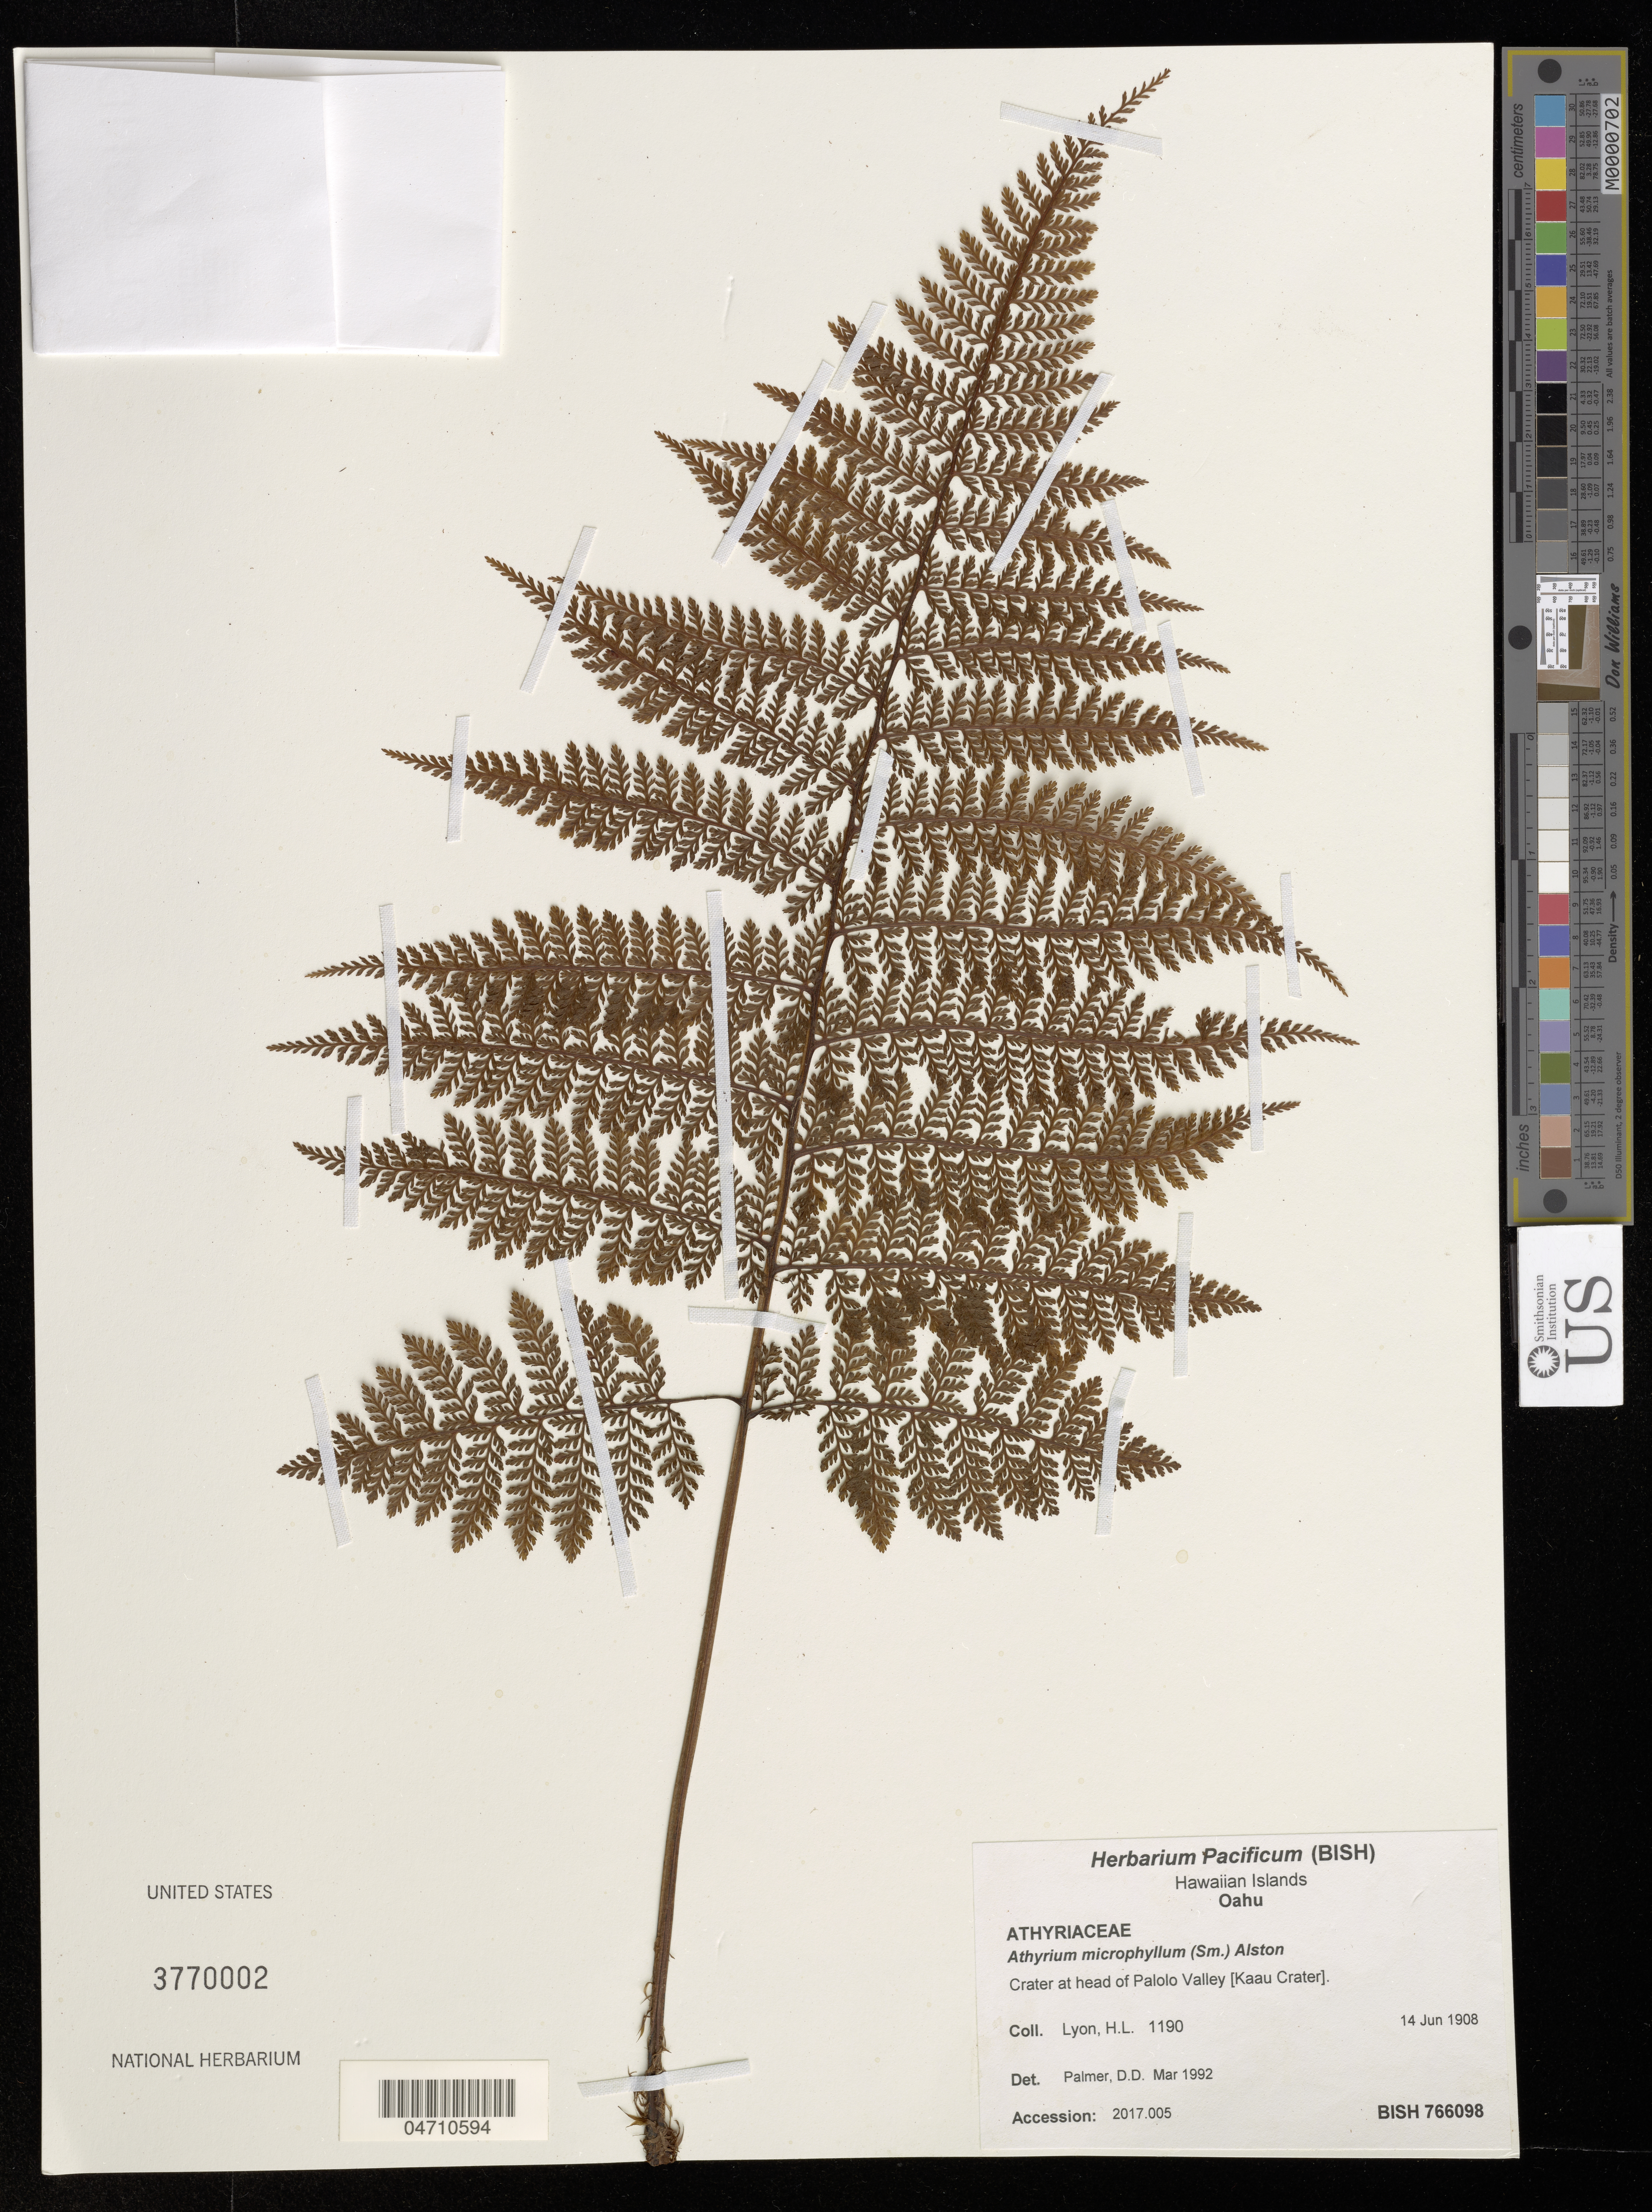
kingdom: Plantae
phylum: Tracheophyta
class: Polypodiopsida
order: Polypodiales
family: Athyriaceae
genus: Athyrium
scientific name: Athyrium microphyllum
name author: (Sm.) Alston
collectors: H. Lyon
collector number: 1190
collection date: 1908-06-14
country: United States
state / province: Hawaii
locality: Crater at head of Palolo Valley [Kaau Crater].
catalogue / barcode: US 3770002